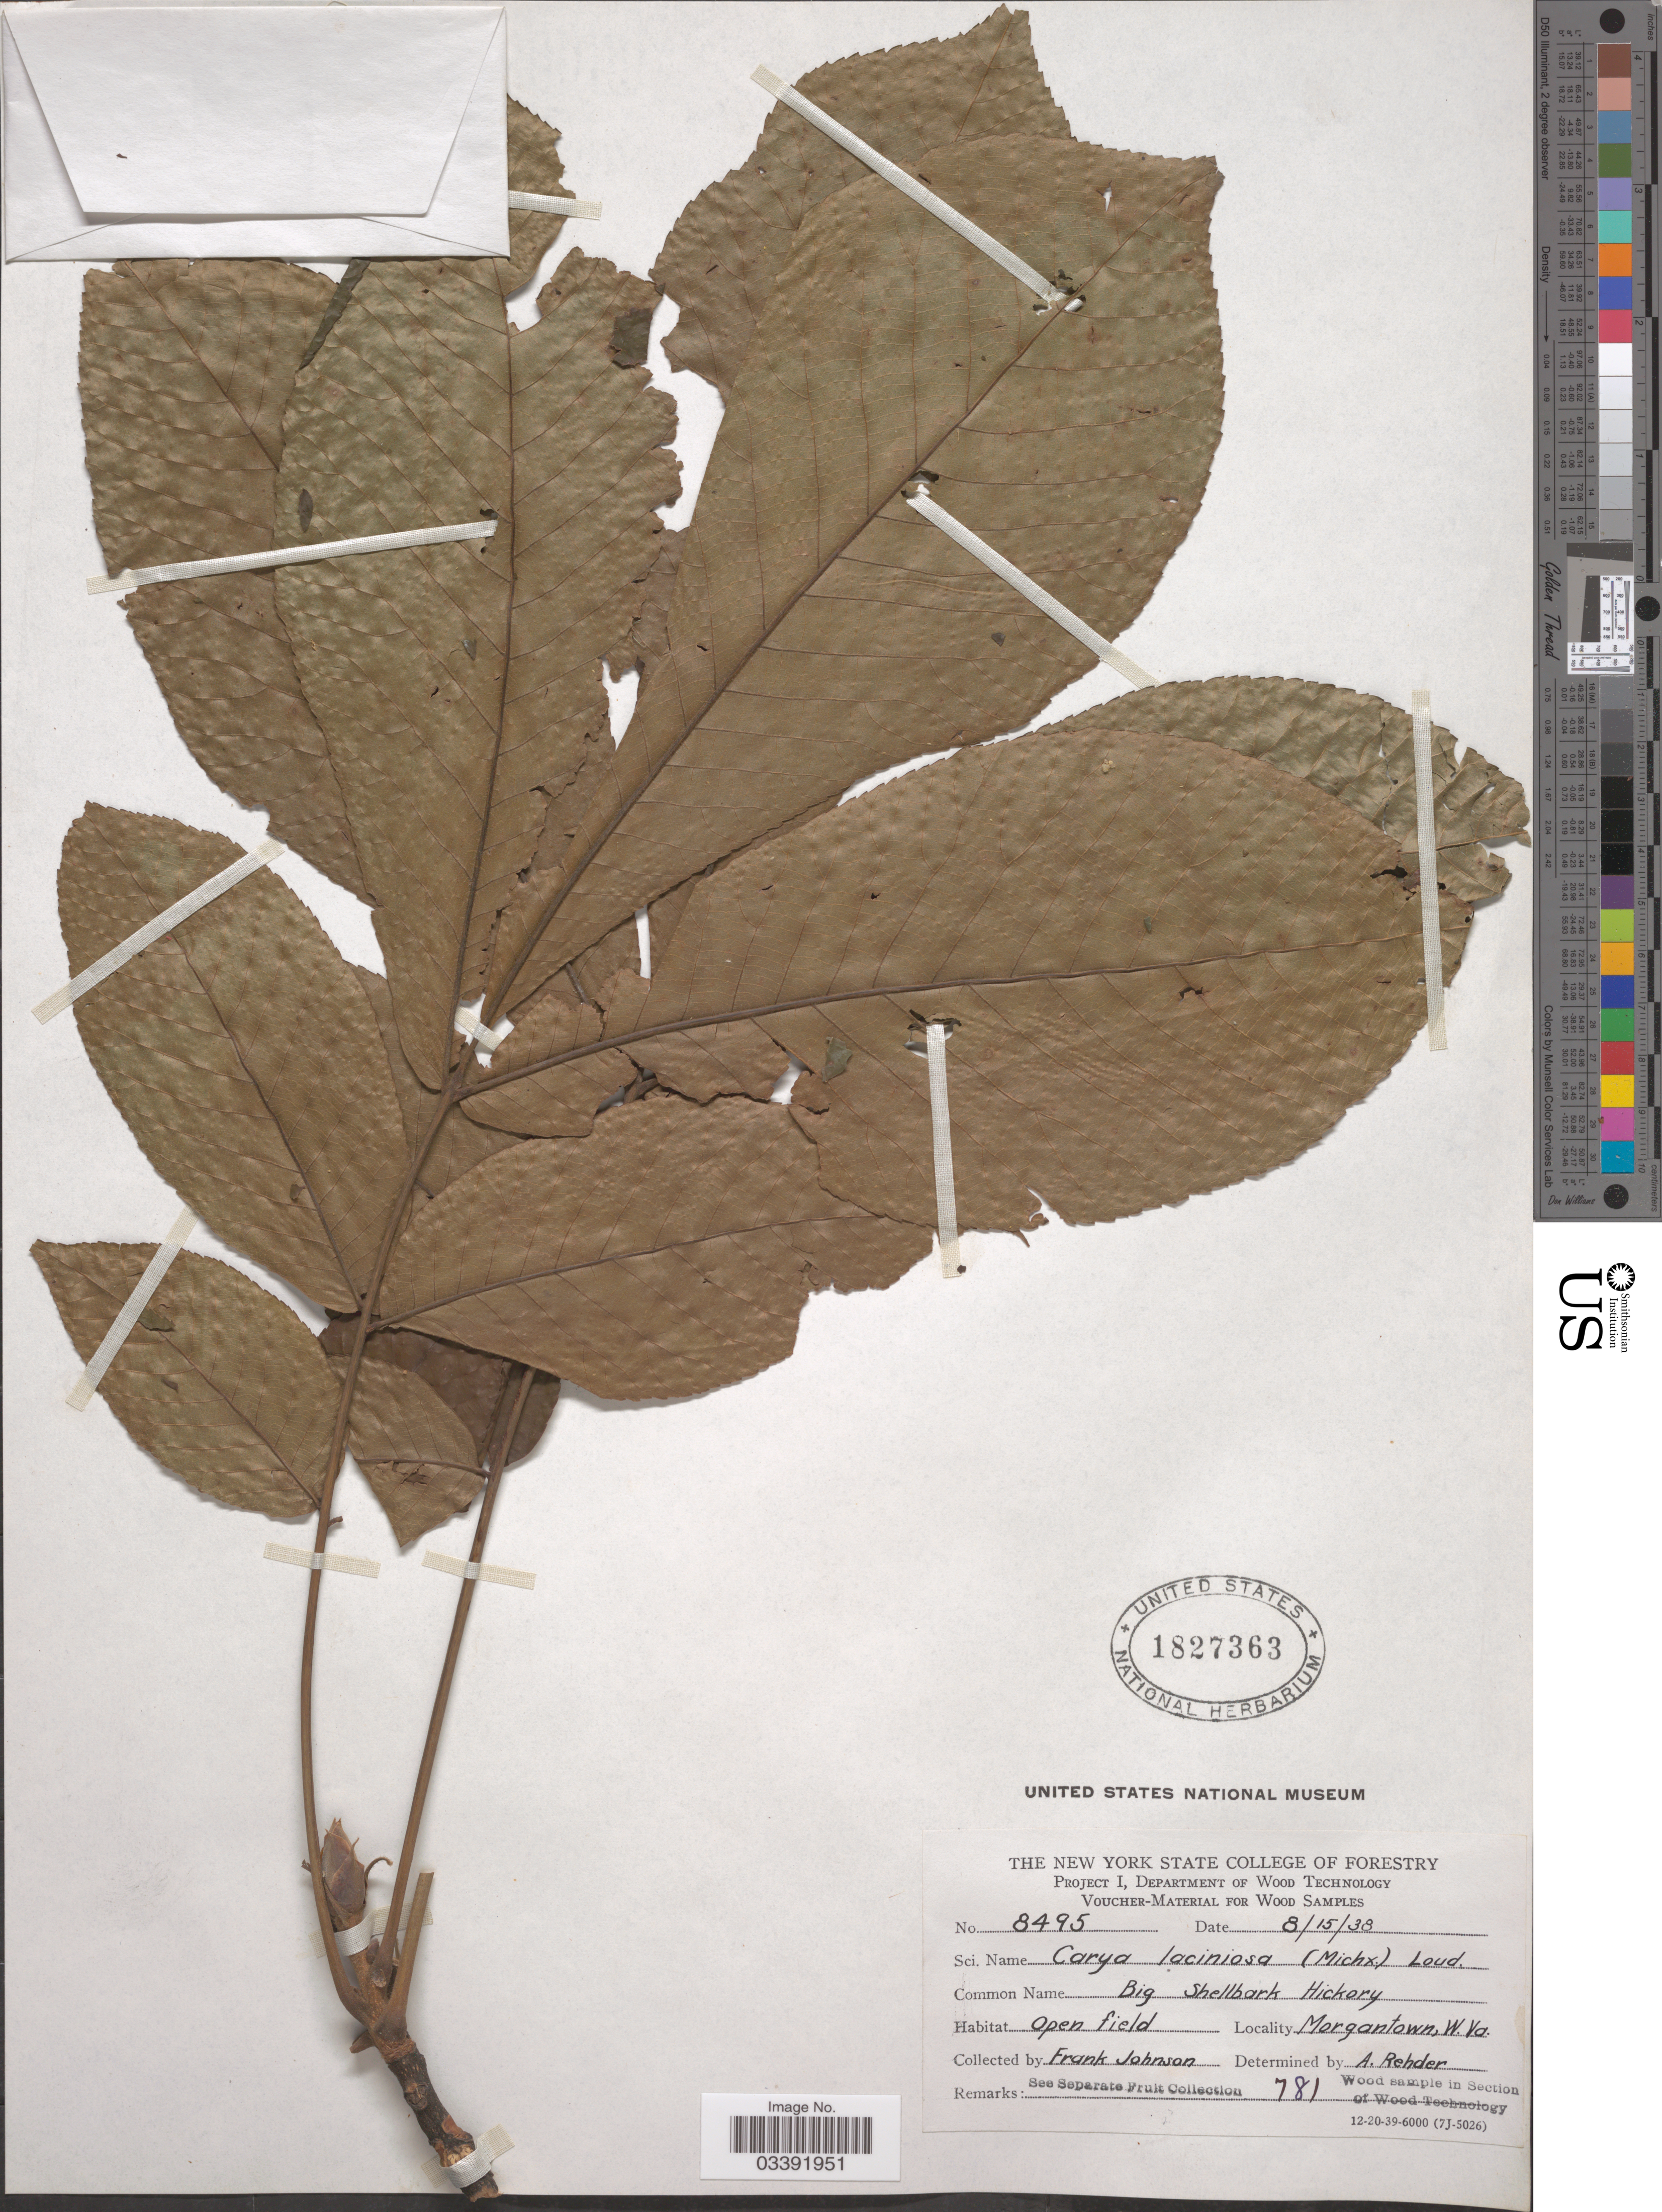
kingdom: Plantae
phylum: Tracheophyta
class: Magnoliopsida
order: Fagales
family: Juglandaceae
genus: Carya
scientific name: Carya laciniosa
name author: (F. Michx.) G. Don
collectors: F. W. Johnson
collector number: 8495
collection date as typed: Transcribed d/m/y: 15/8/38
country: United States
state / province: West Virginia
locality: Morgantown.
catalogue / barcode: US 1827363